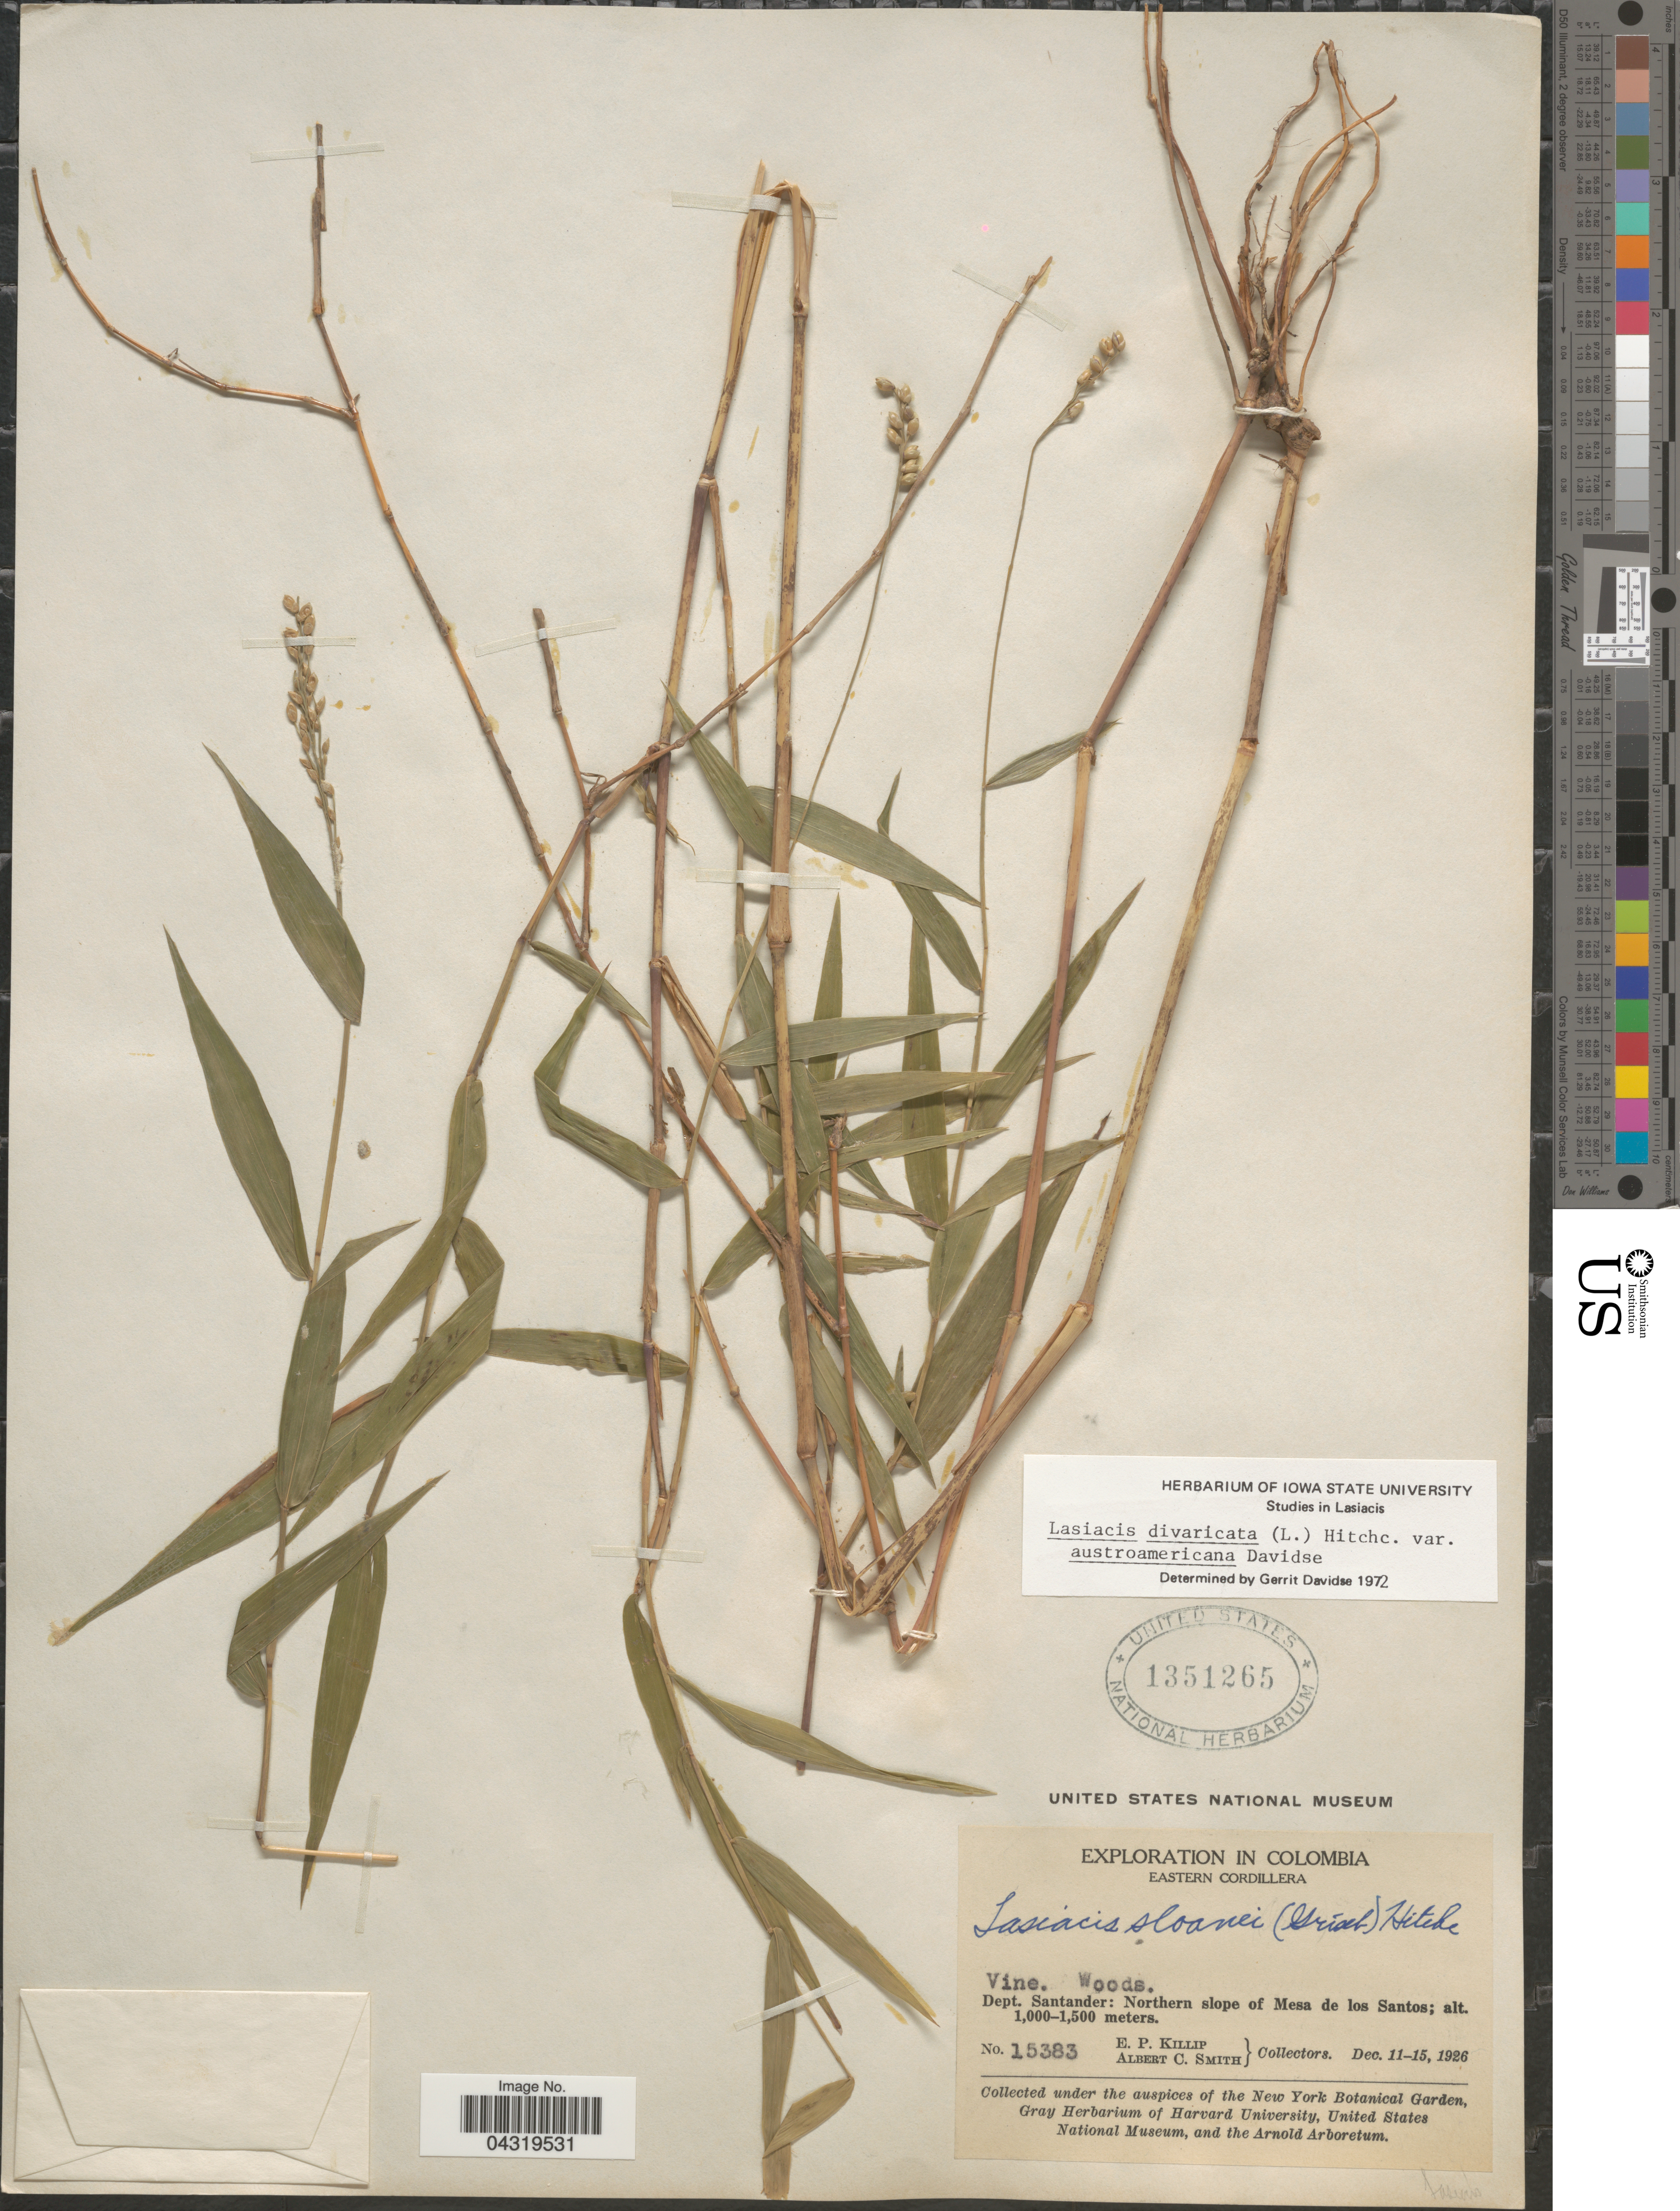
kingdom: Plantae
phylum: Tracheophyta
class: Liliopsida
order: Poales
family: Poaceae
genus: Lasiacis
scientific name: Lasiacis divaricata var. austroamericana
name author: Davidse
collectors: E. P. Killip & A. C. Smith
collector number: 15383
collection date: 1926-12-11/1926-12-15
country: Colombia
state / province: Santander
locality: Exploration in Colombia. Eastern Cordillera. Dept. Santander: Northern slope of Mesa de los Santos.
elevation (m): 1000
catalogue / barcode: US 1351265